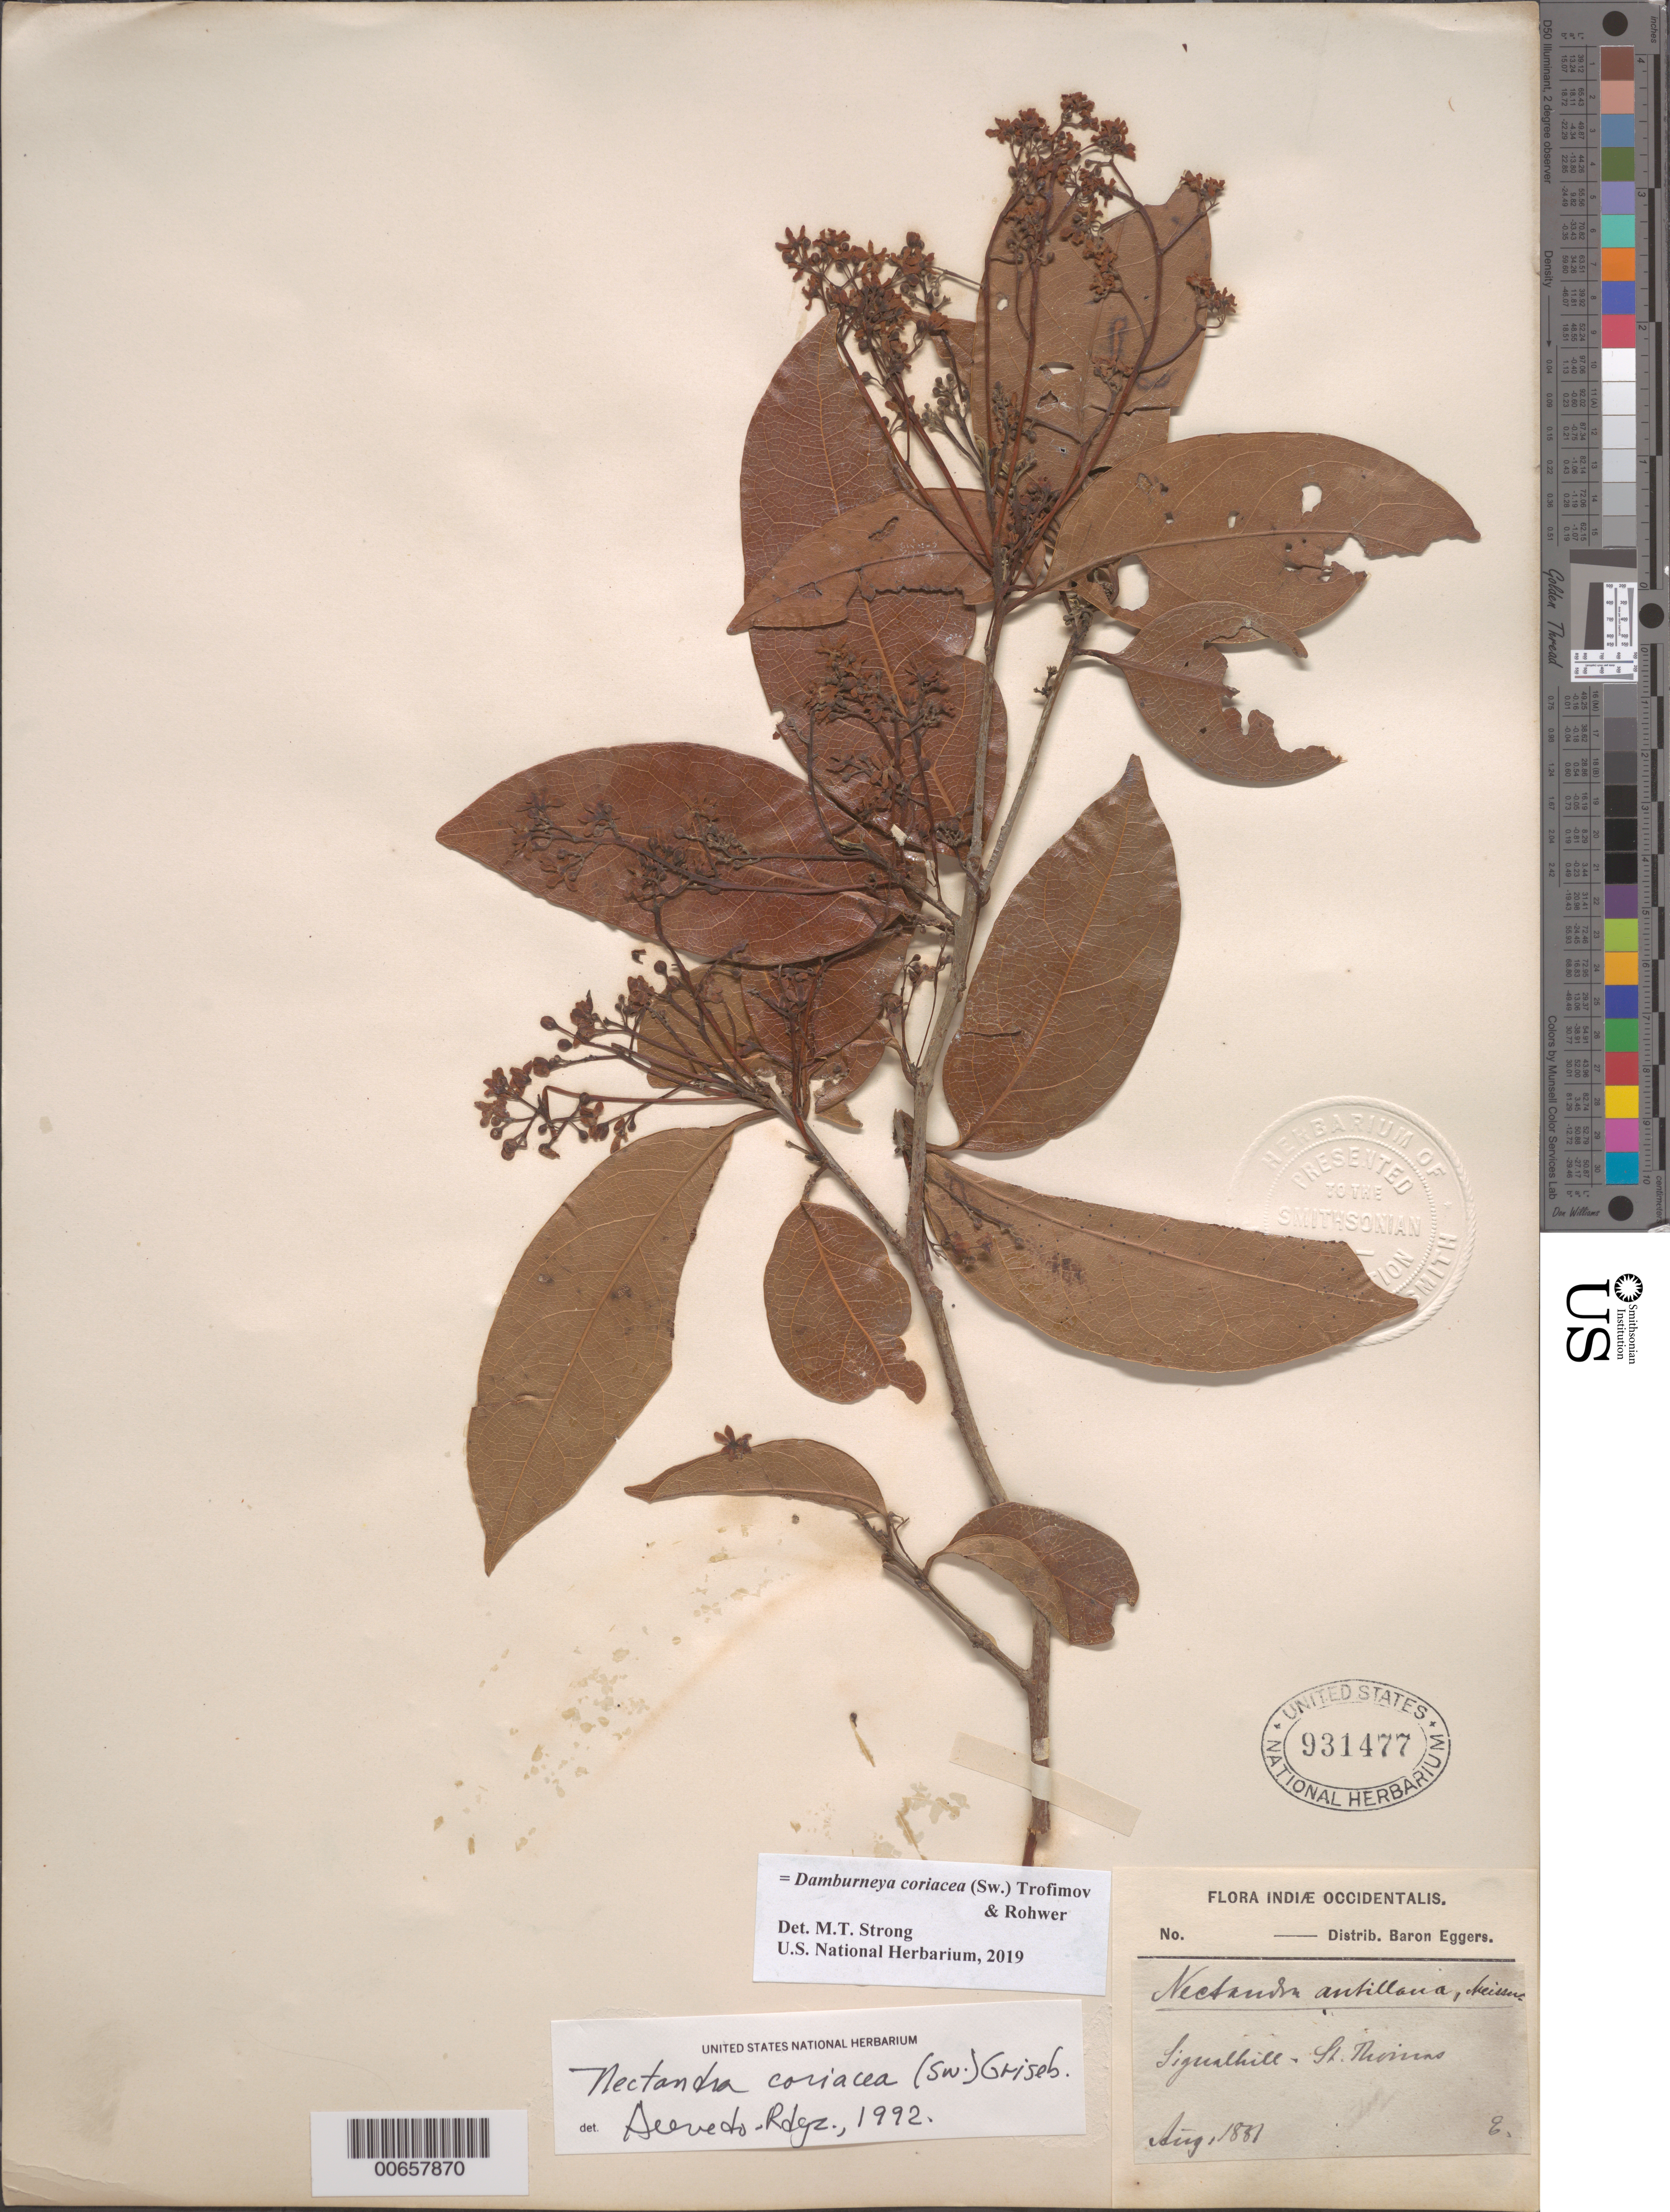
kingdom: Plantae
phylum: Tracheophyta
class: Magnoliopsida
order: Laurales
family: Lauraceae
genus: Damburneya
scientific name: Damburneya coriacea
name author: (Sw.) Trofimov & Rohwer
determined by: Strong, M. T., (US), Smithsonian Institution - National Museum of Natural History (UNITED STATES)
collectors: H. F. A. von Eggers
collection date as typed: Aug 1881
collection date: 1881-08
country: U.S. Virgin Islands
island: St. Thomas Island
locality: Liqualhill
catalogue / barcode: US 931477